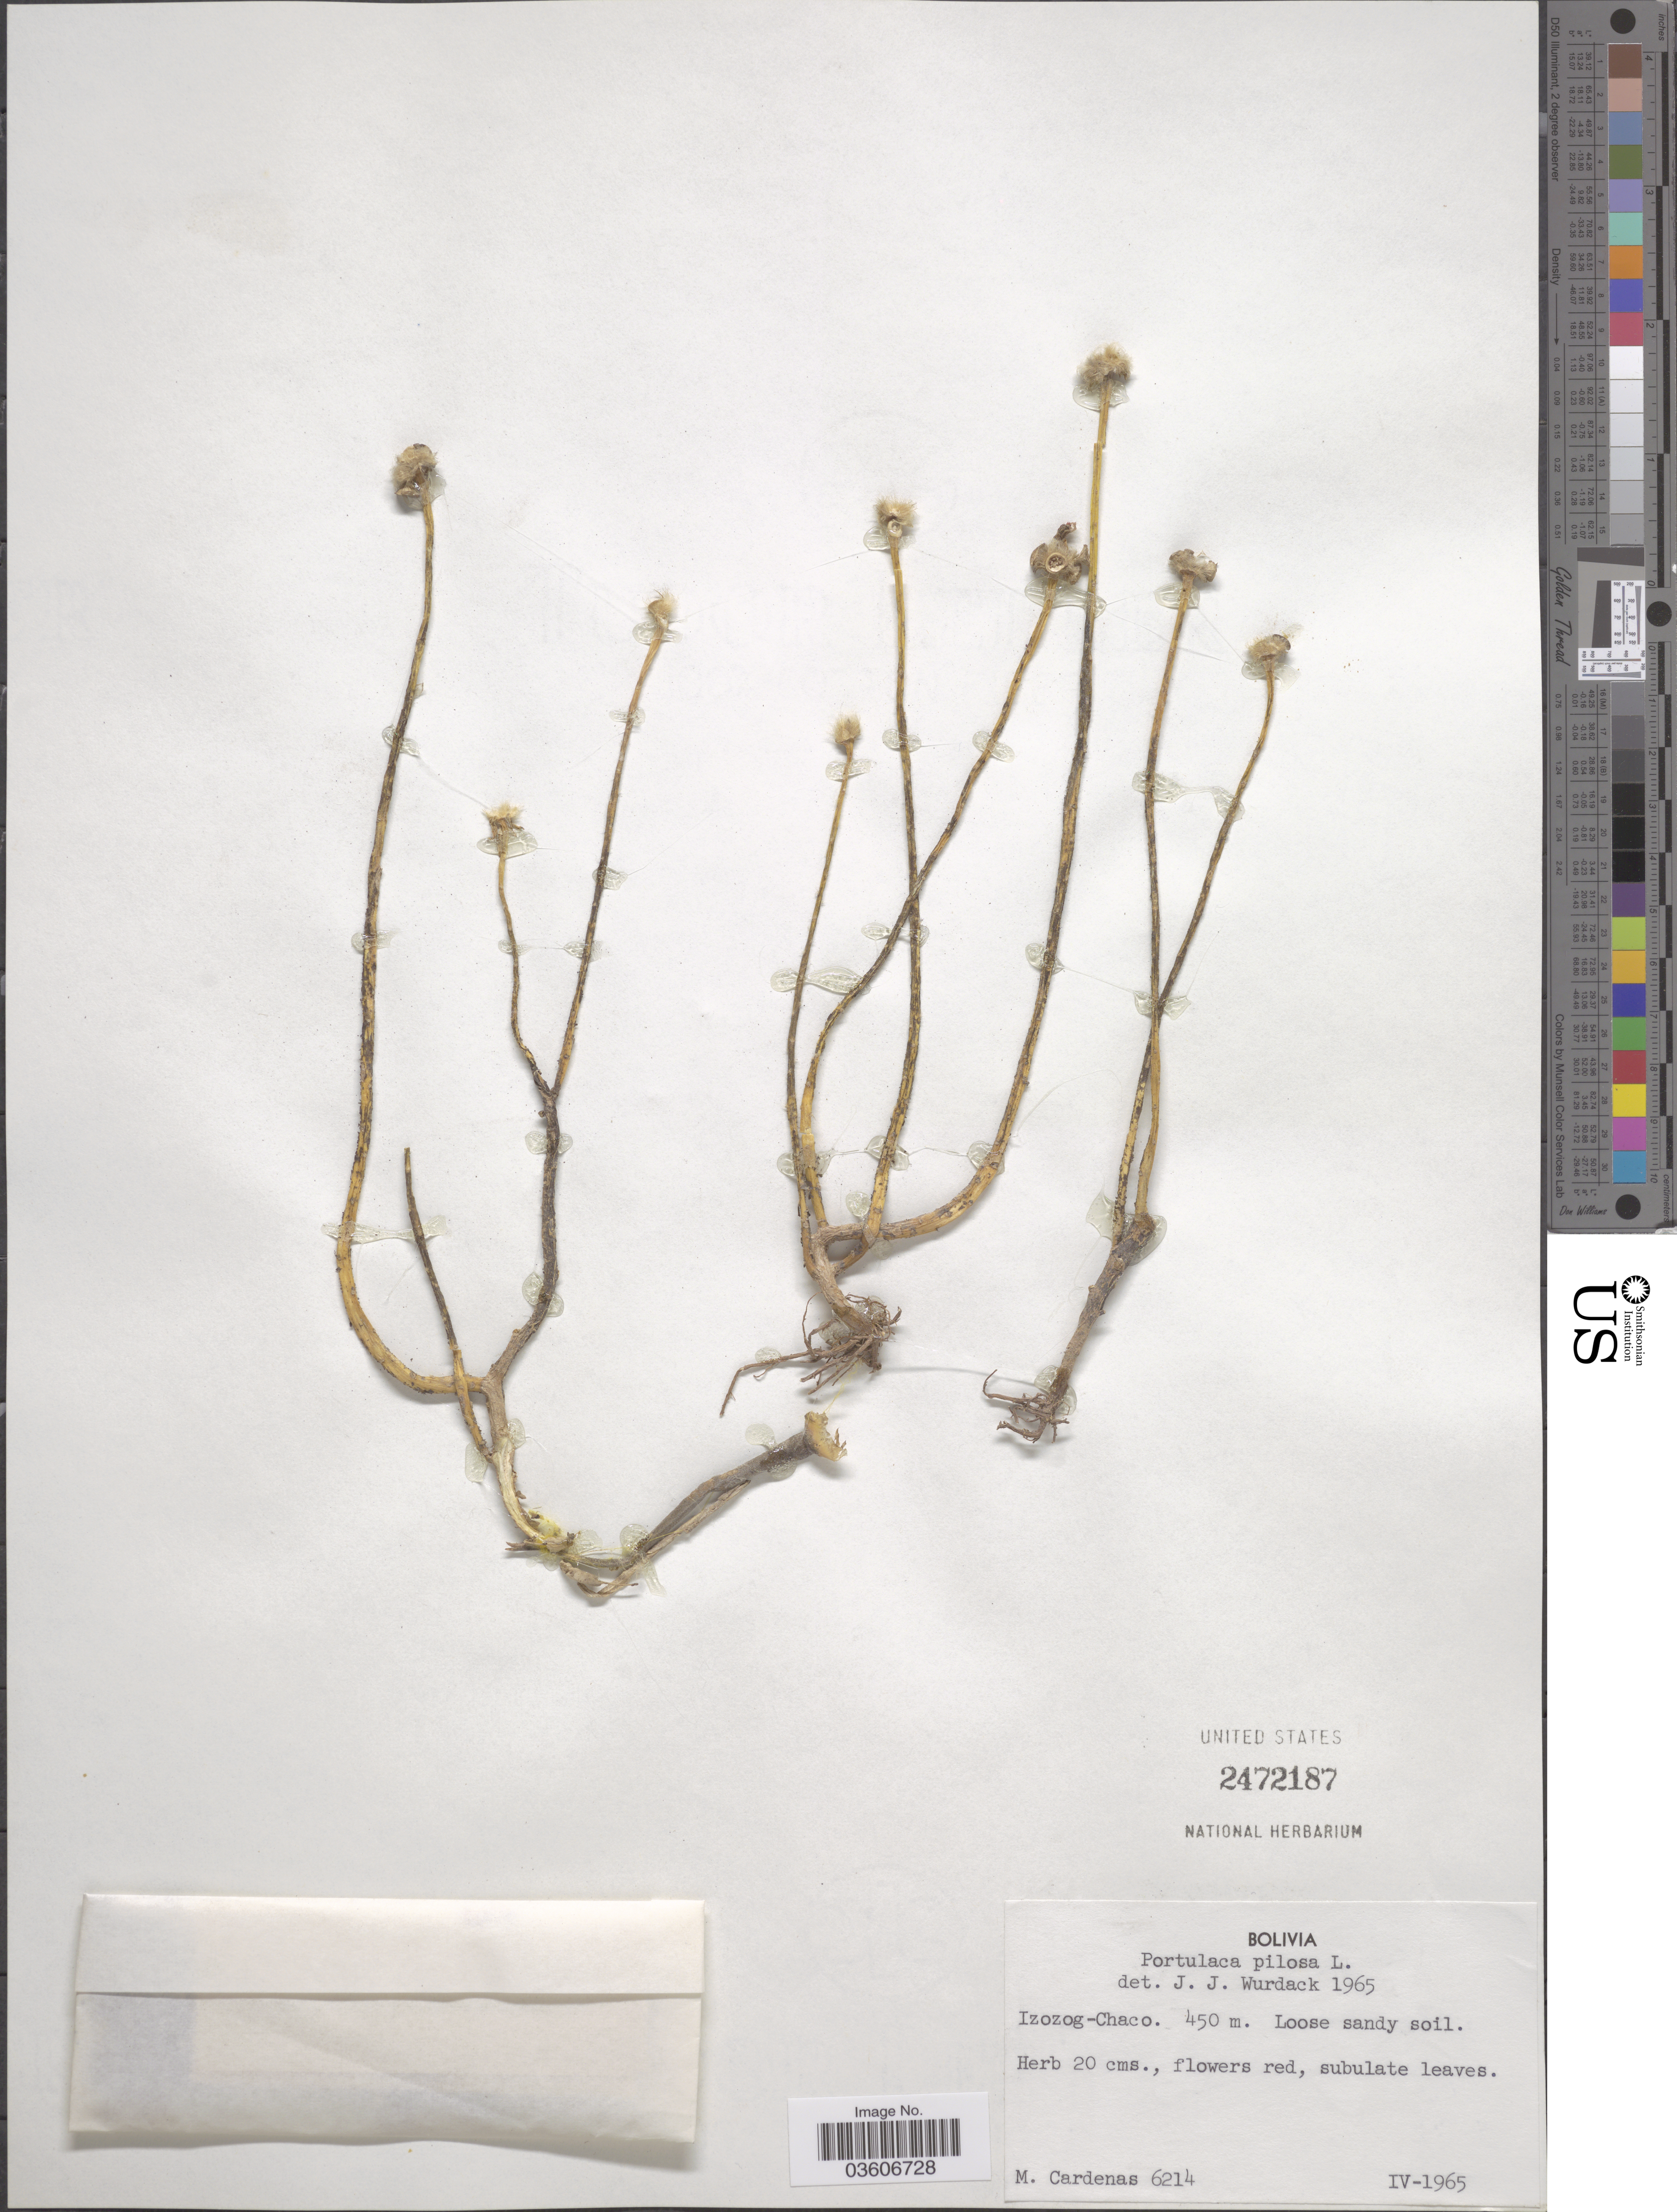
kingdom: Plantae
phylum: Tracheophyta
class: Magnoliopsida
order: Caryophyllales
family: Portulacaceae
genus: Portulaca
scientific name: Portulaca pilosa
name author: L.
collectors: M. Cárdenas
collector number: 6214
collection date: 1965-04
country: Bolivia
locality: Izozog-Chaco.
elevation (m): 450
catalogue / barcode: US 2472187